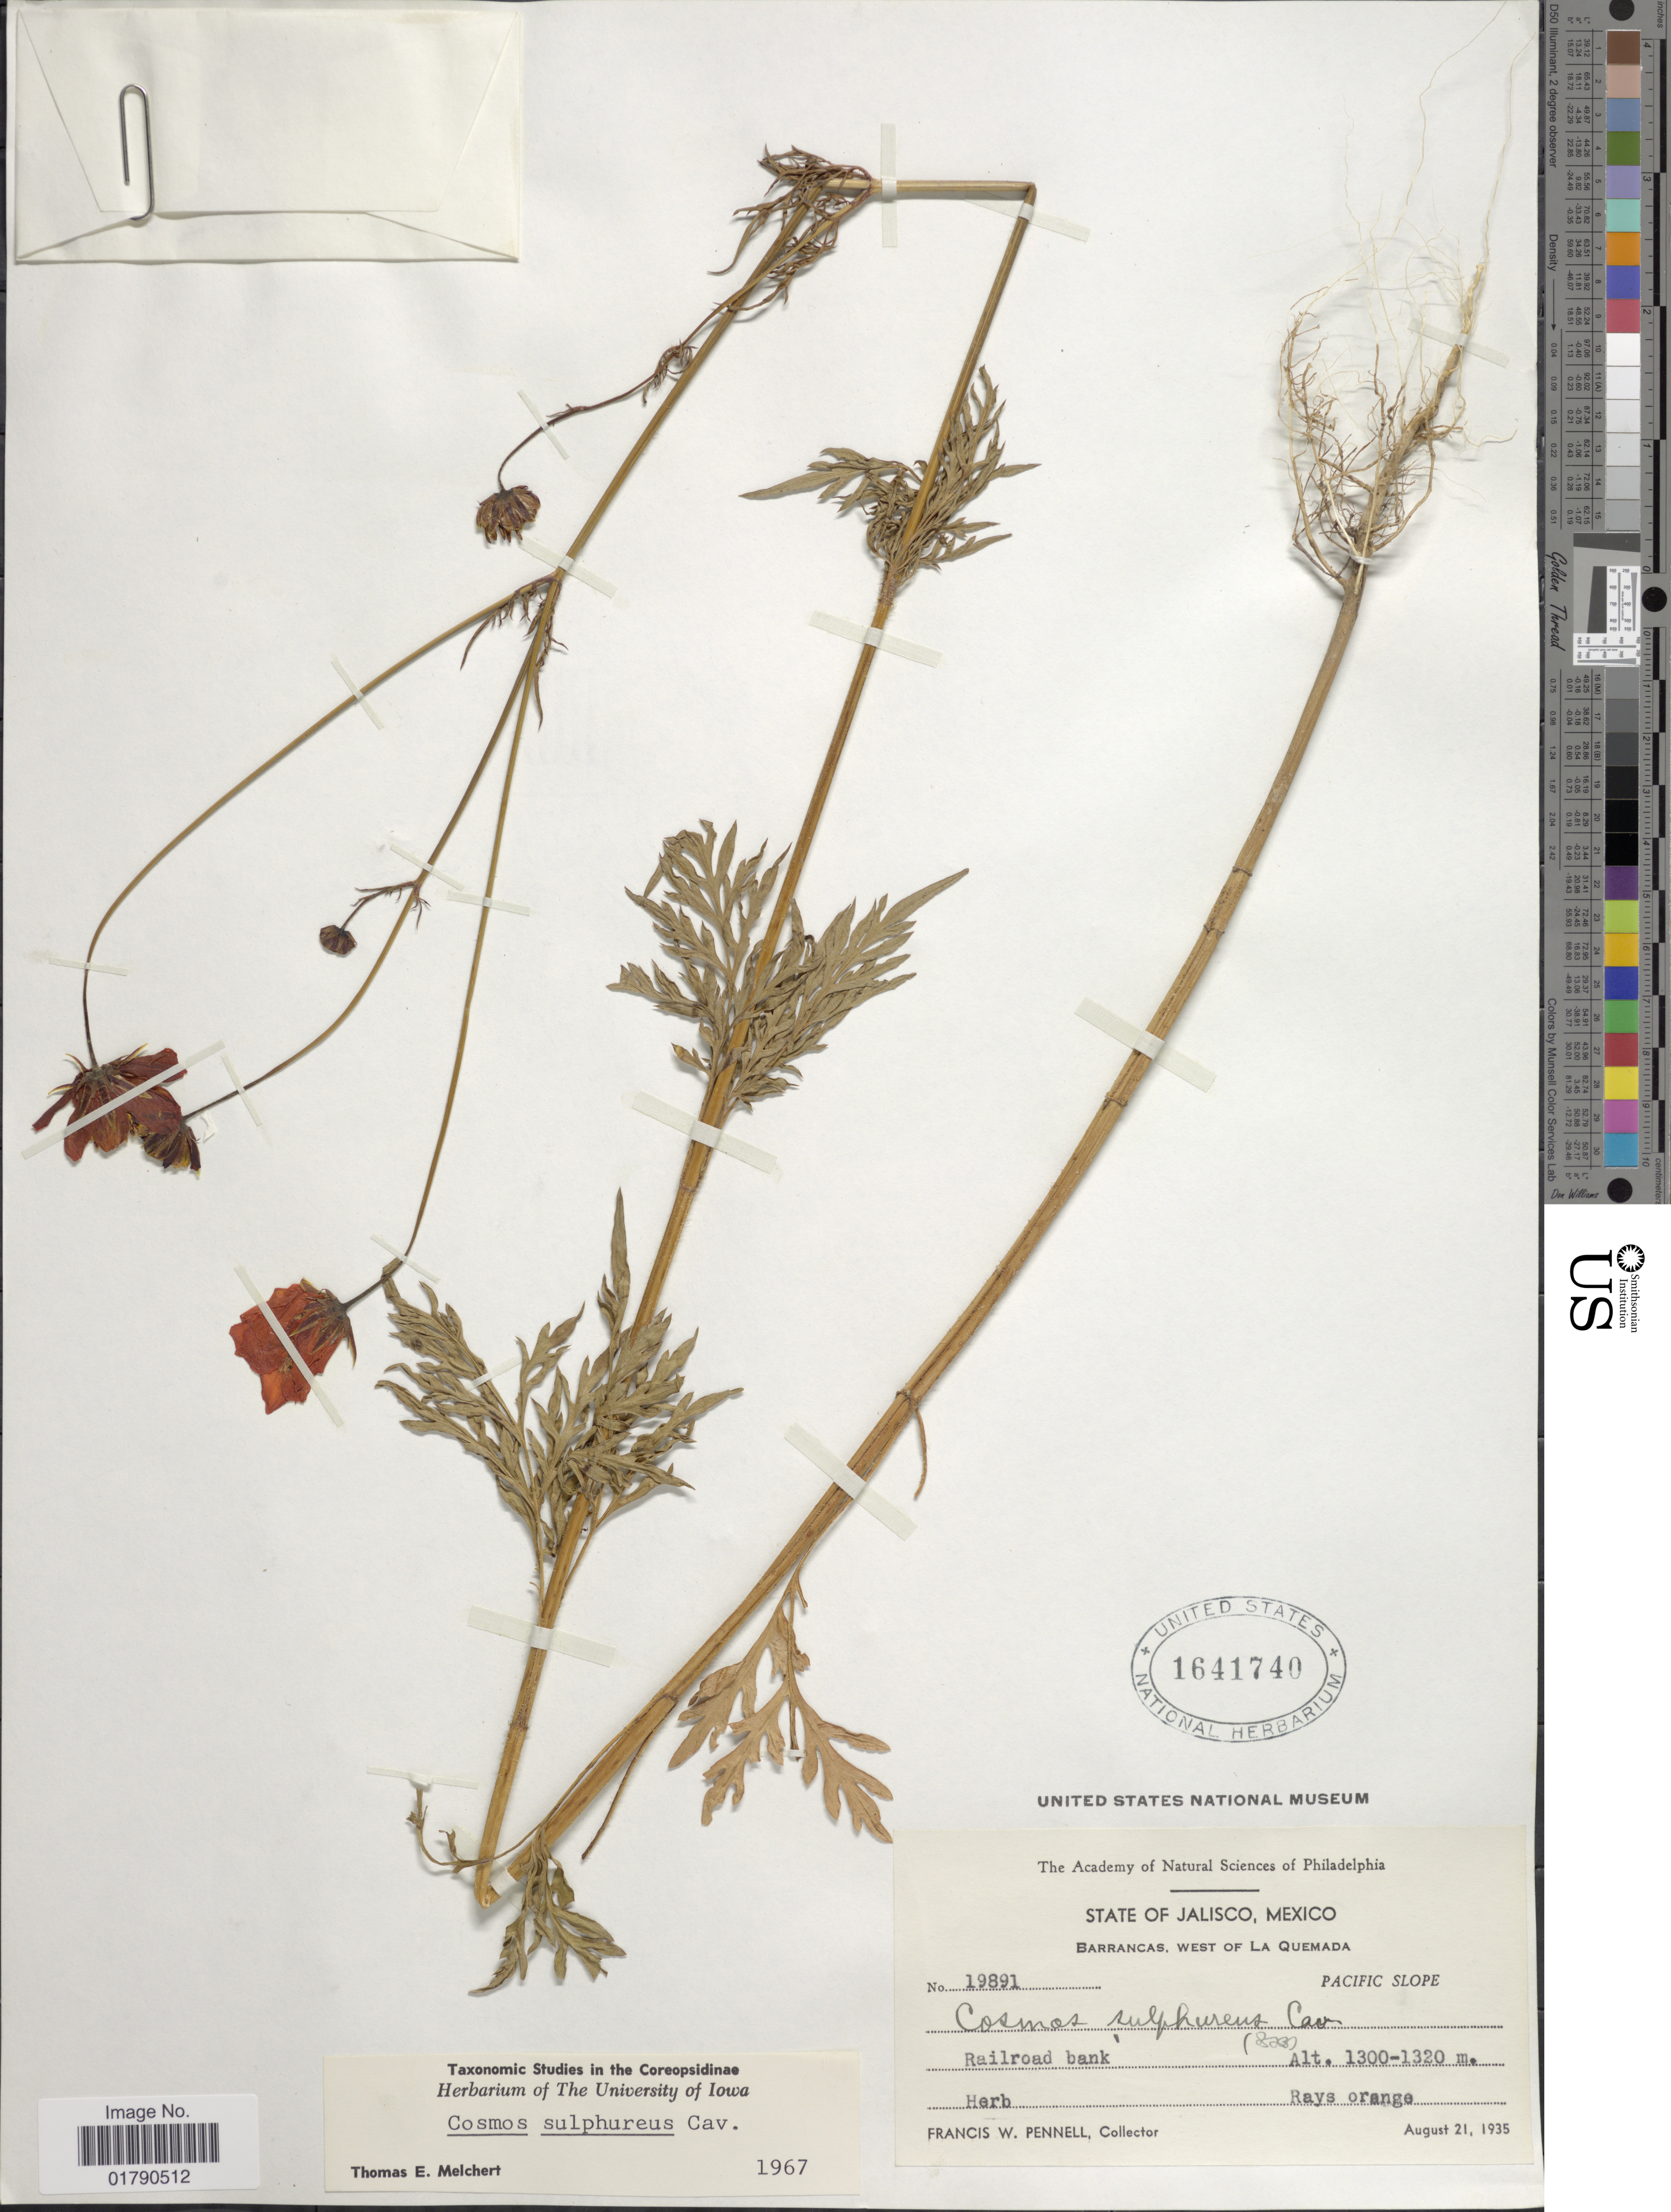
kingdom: Plantae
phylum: Tracheophyta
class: Magnoliopsida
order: Asterales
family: Asteraceae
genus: Cosmos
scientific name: Cosmos sulphureus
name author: Cav.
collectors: F. W. Pennell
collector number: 19891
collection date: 1935-08-21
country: Mexico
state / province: Jalisco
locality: Barrancas, West of La Quemada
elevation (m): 1300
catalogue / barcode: US 1641740